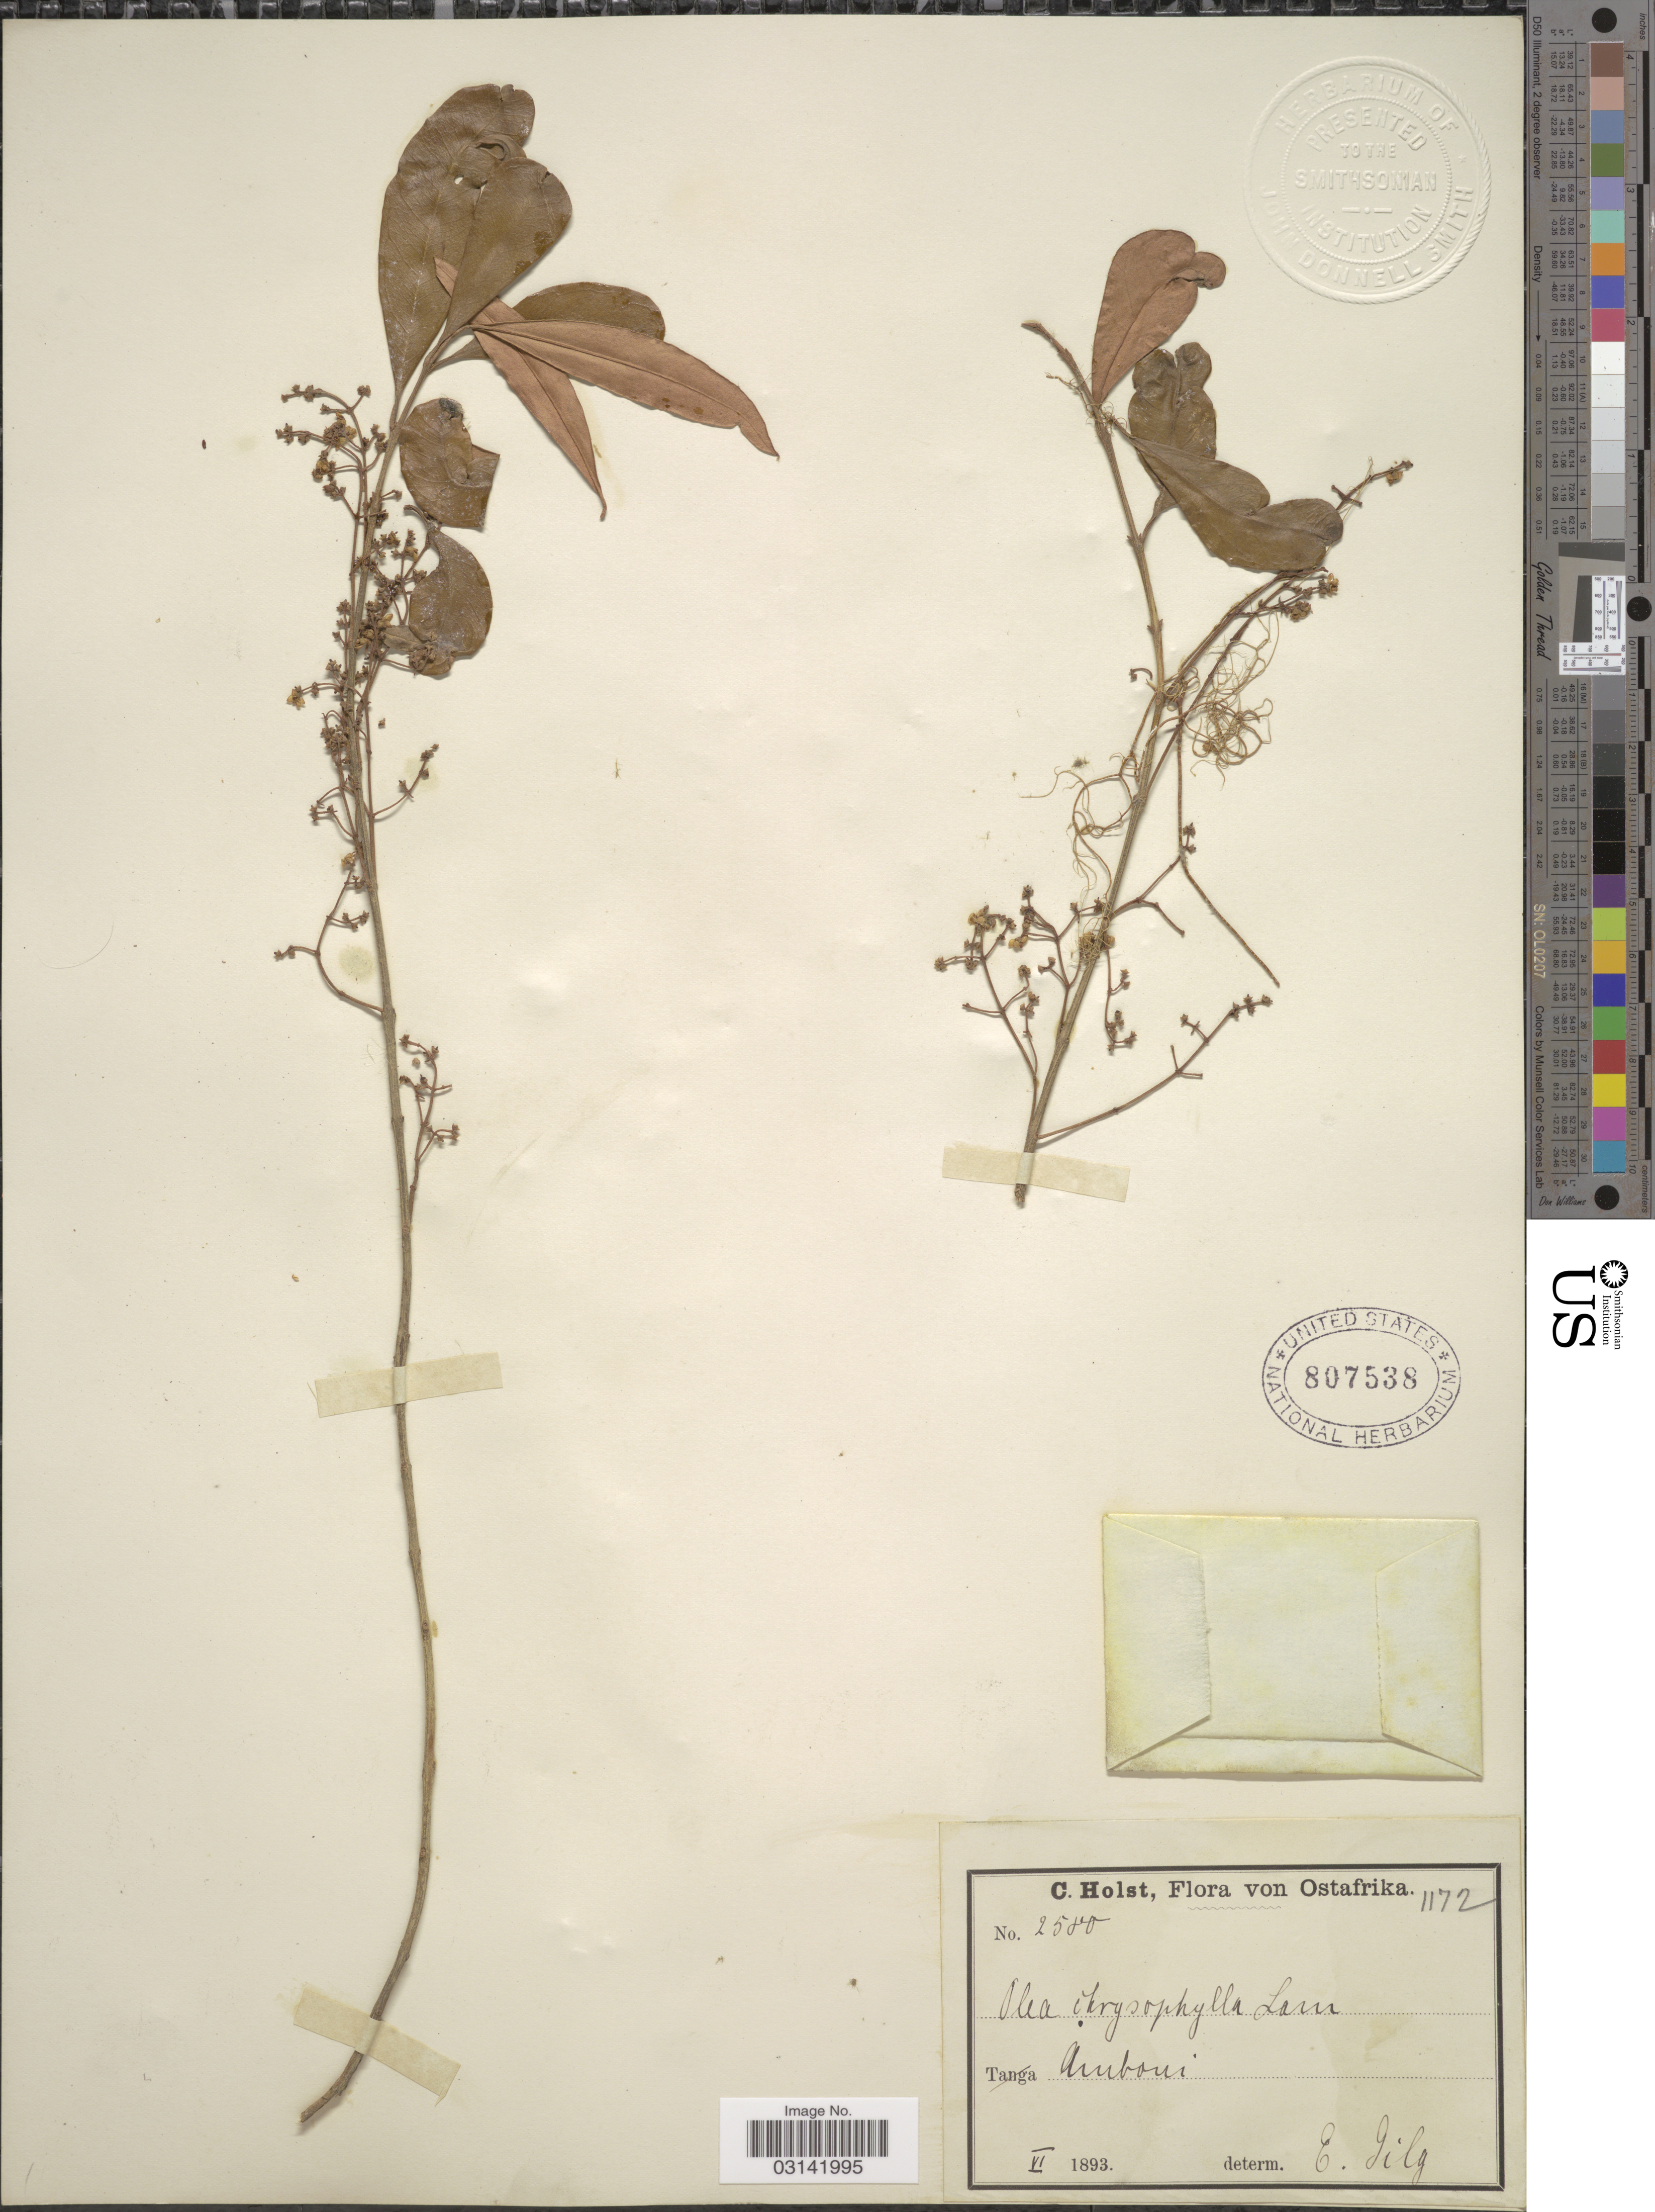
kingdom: Plantae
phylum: Tracheophyta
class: Magnoliopsida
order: Lamiales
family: Oleaceae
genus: Olea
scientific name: Olea chrysophylla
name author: Lam.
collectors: C. H. Holst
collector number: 2580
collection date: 1893-06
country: Tanzania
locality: Ostafrika. Amboni.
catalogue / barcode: US 807538